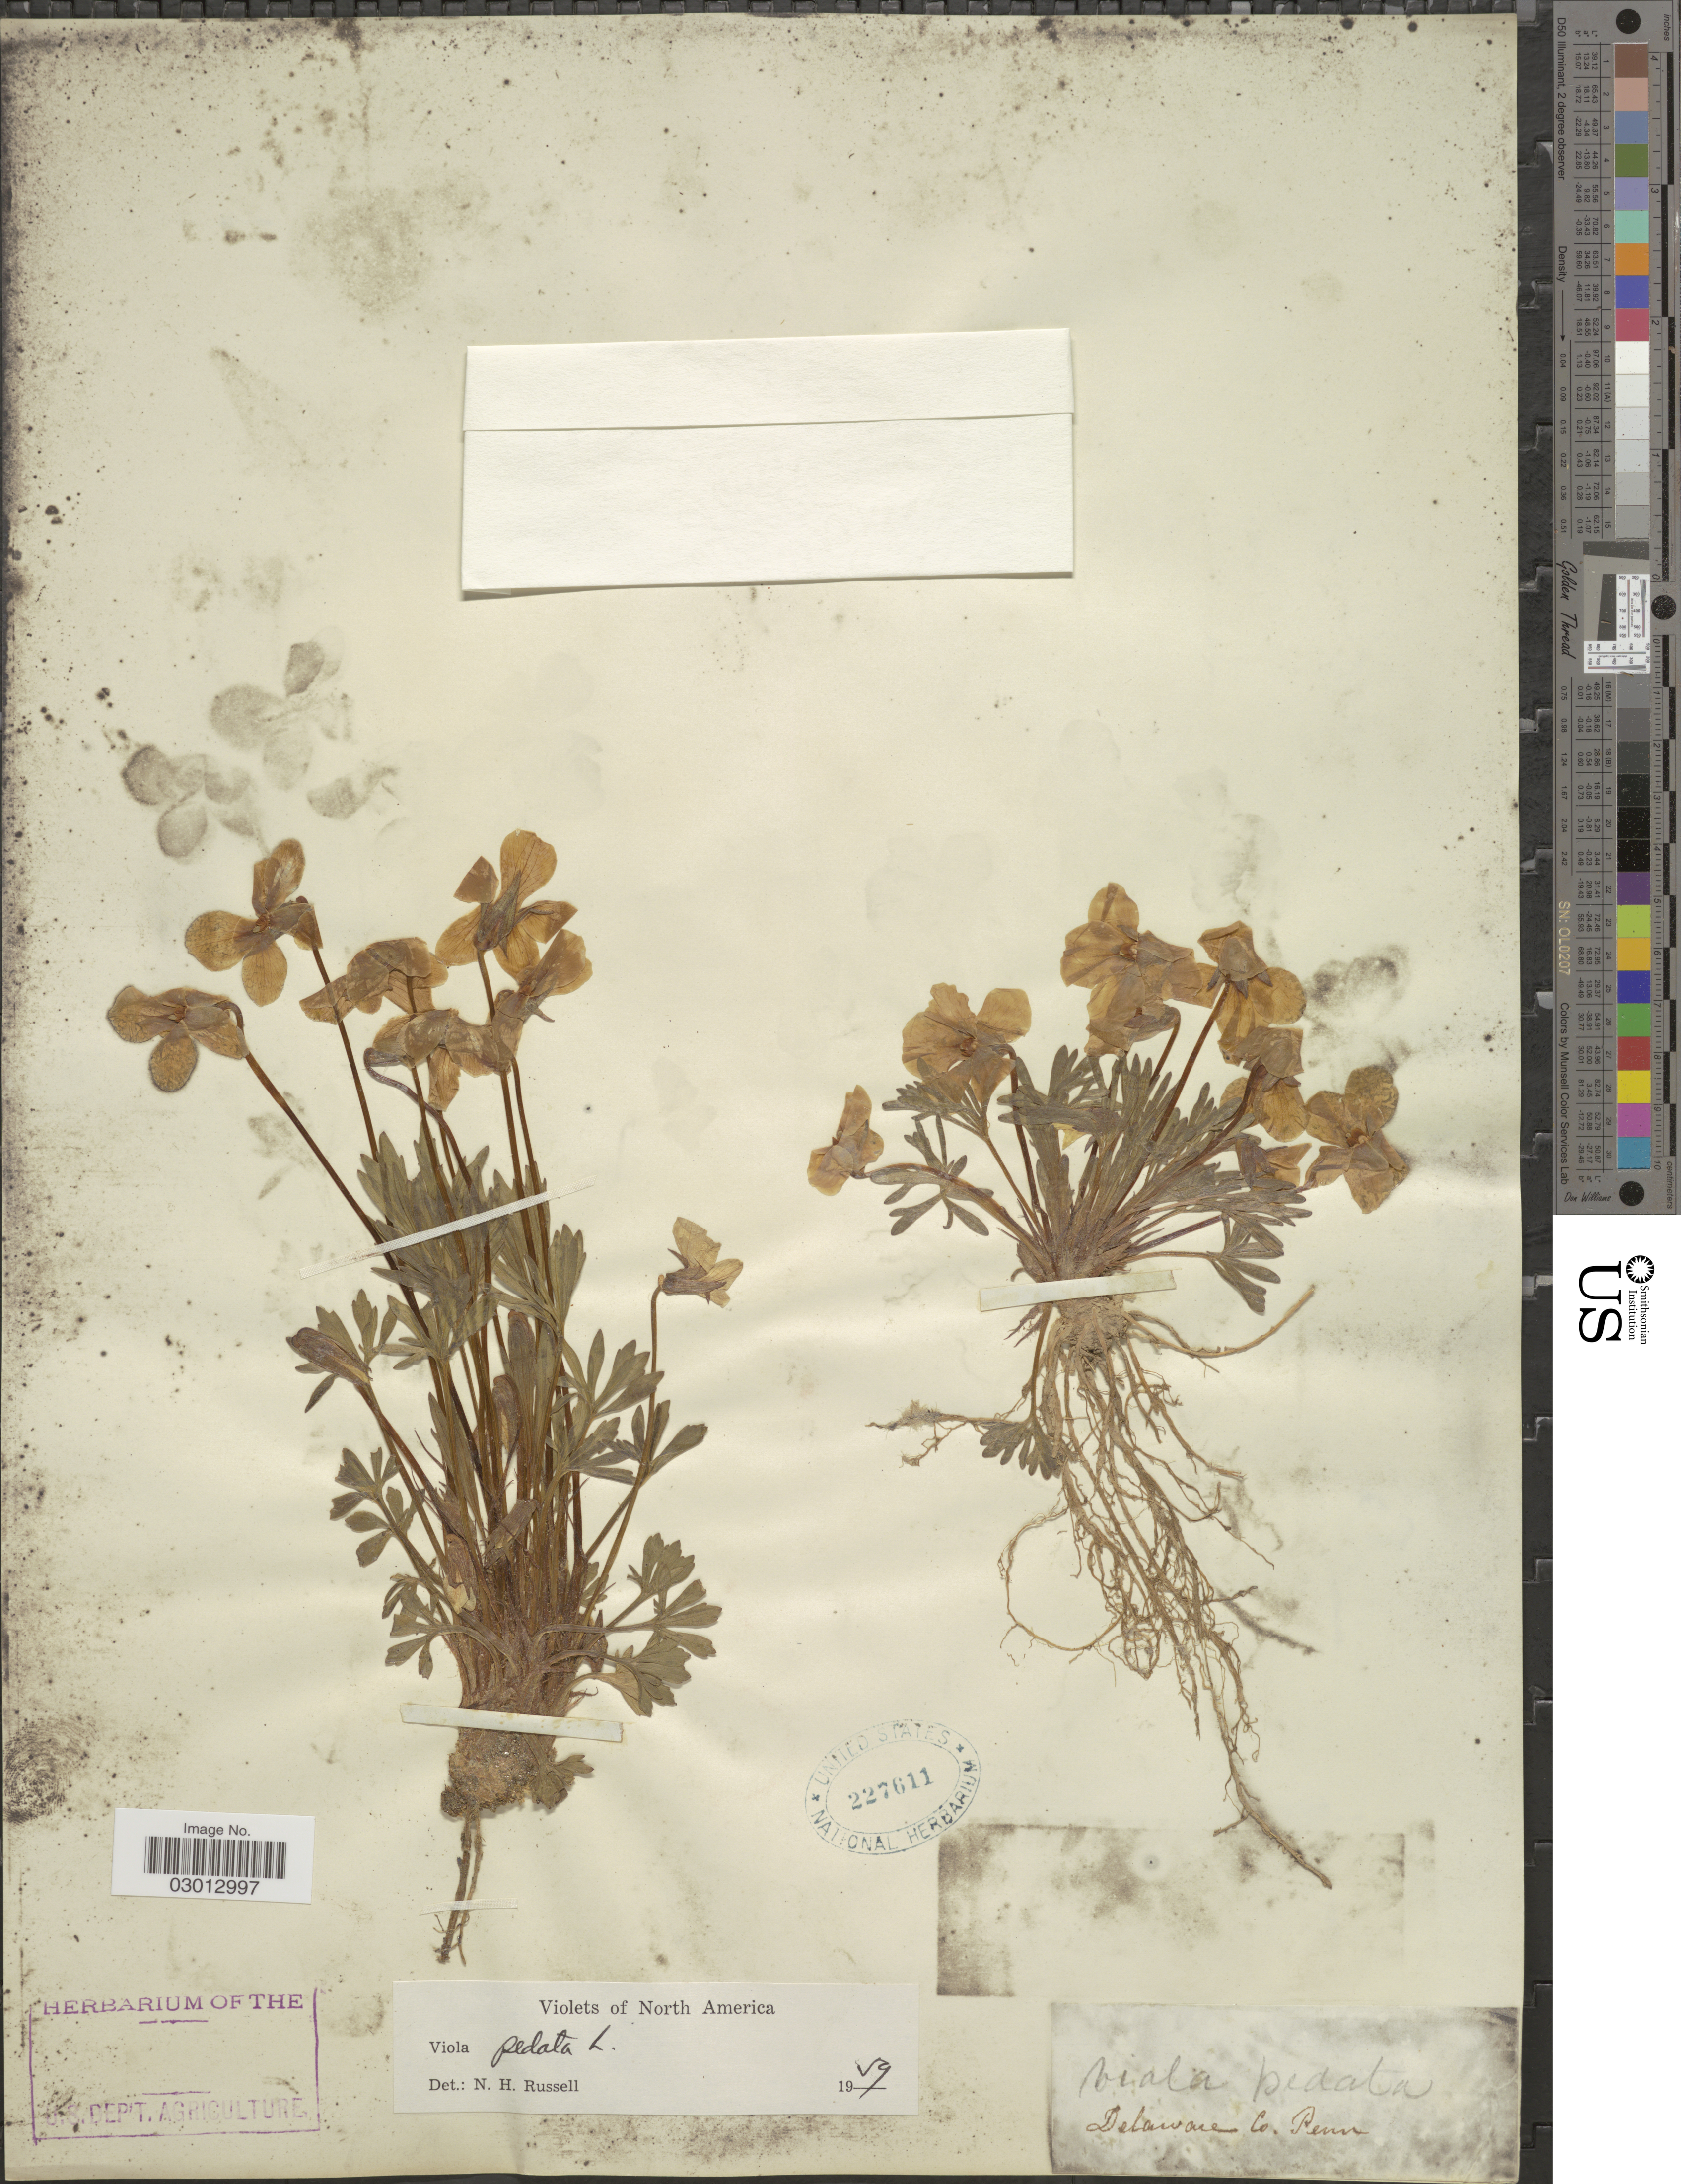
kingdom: Plantae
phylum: Tracheophyta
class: Magnoliopsida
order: Malpighiales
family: Violaceae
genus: Viola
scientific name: Viola pedata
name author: L.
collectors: Facchini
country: United States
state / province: Pennsylvania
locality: Delaware Co.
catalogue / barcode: US 227611